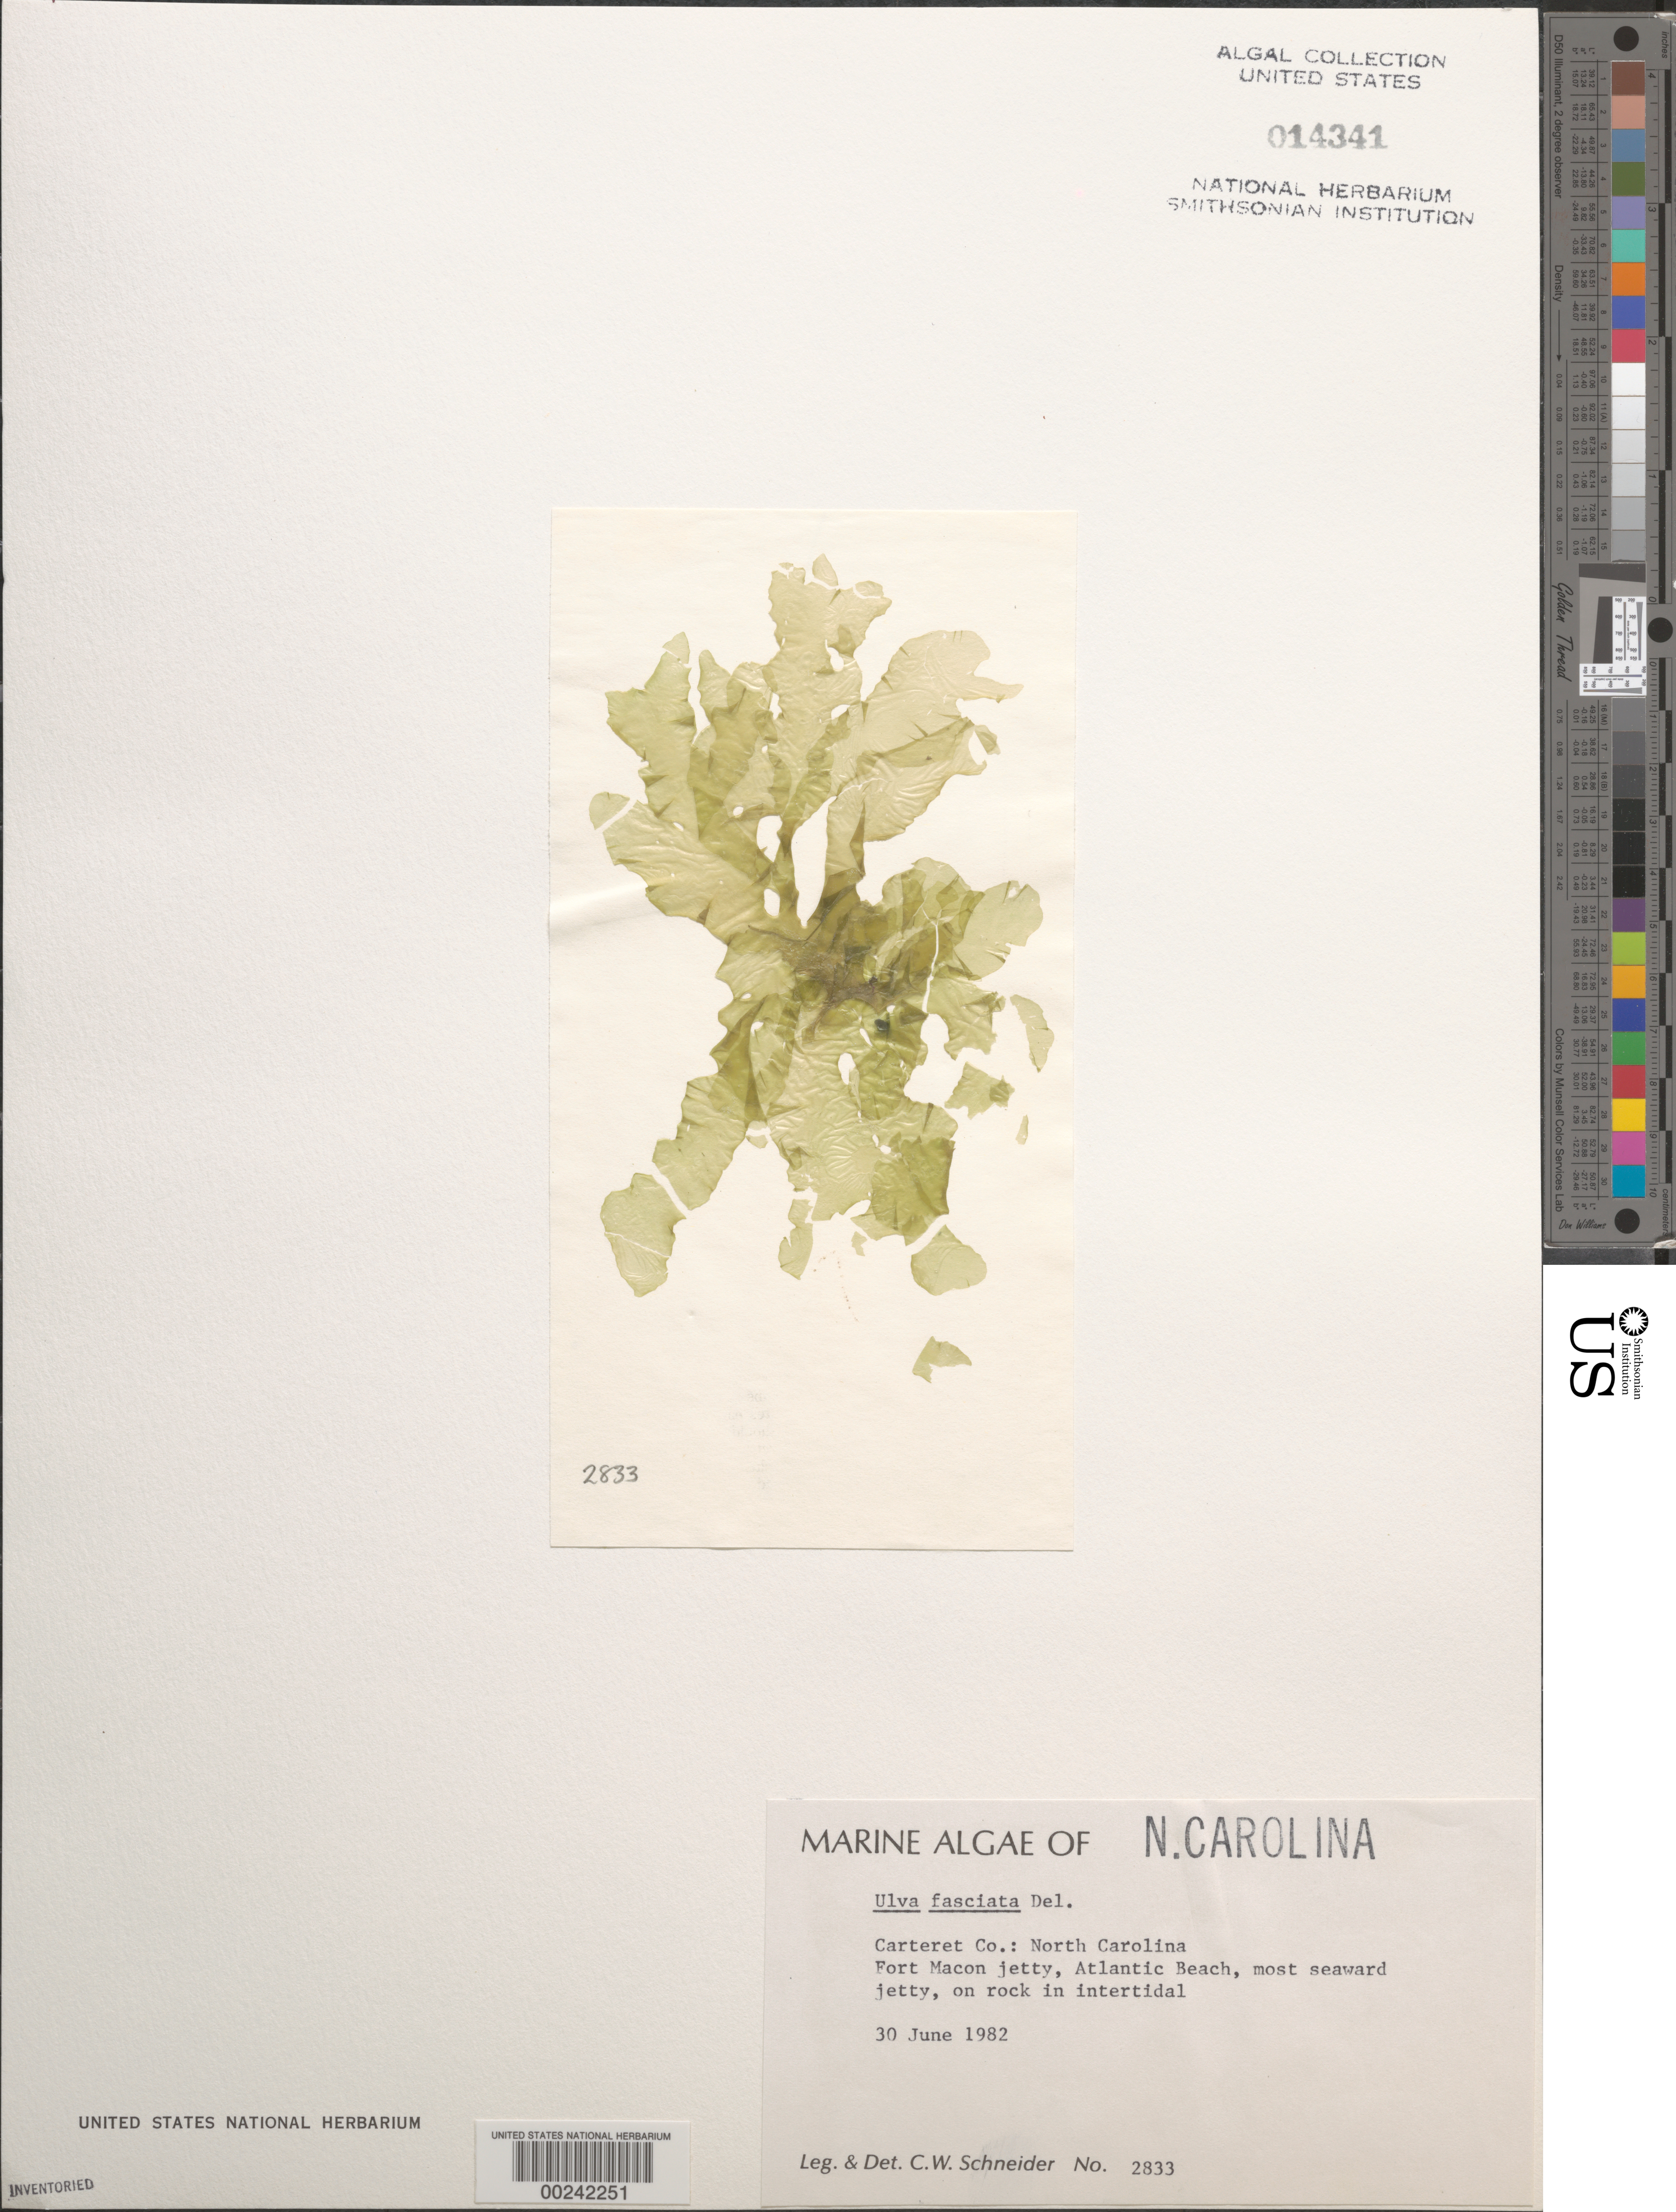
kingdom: Plantae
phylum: Chlorophyta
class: Ulvophyceae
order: Ulvales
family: Ulvaceae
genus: Ulva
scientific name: Ulva lactuca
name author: L.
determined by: Algae name updating Project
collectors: C. W. Schneider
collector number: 2833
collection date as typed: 30 Jun 1982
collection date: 1982-06-30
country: United States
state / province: North Carolina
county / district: Carteret County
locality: Fort Macon jetty, Atlantic Beach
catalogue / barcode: US 14341